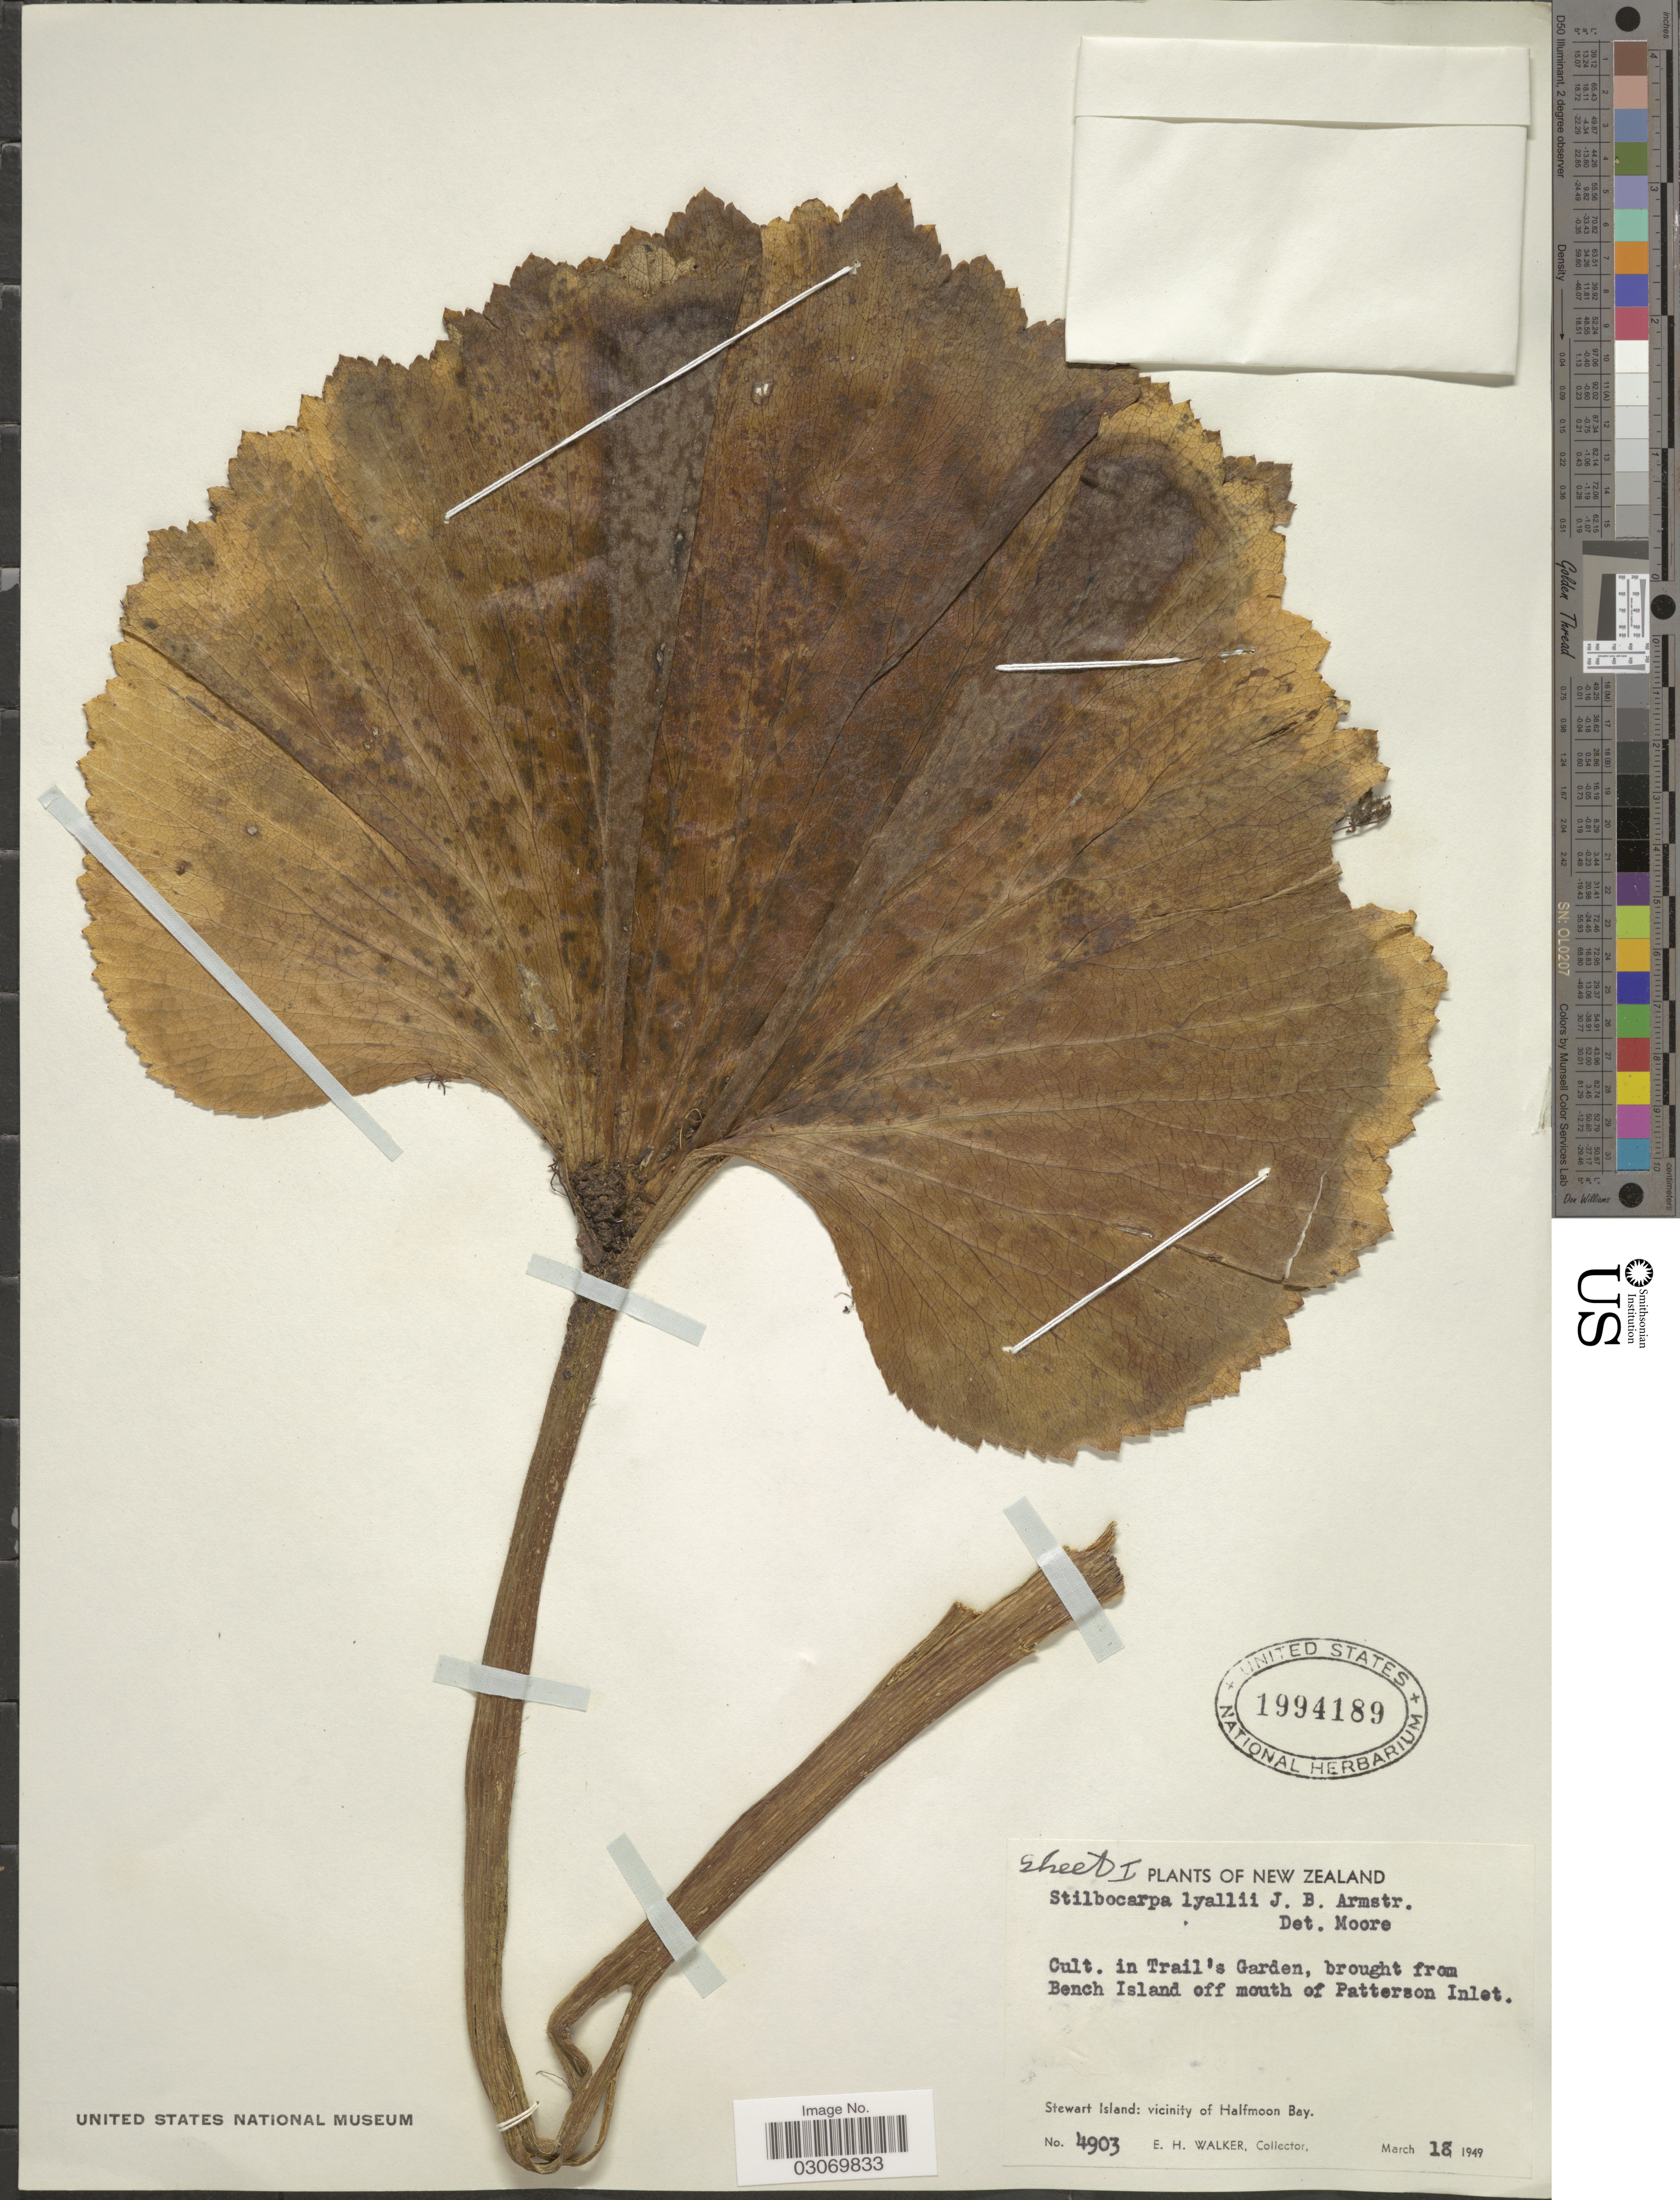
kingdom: Plantae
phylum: Tracheophyta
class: Magnoliopsida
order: Apiales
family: Apiaceae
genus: Stilbocarpa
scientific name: Stilbocarpa lyallii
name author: Armstr.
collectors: E. H. Walker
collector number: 4903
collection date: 1949-03-18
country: New Zealand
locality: Stewart Island: vicinity of Halfmoon Bay, Bench Island off mouth of Patterson Inlet.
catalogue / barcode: US 1994189